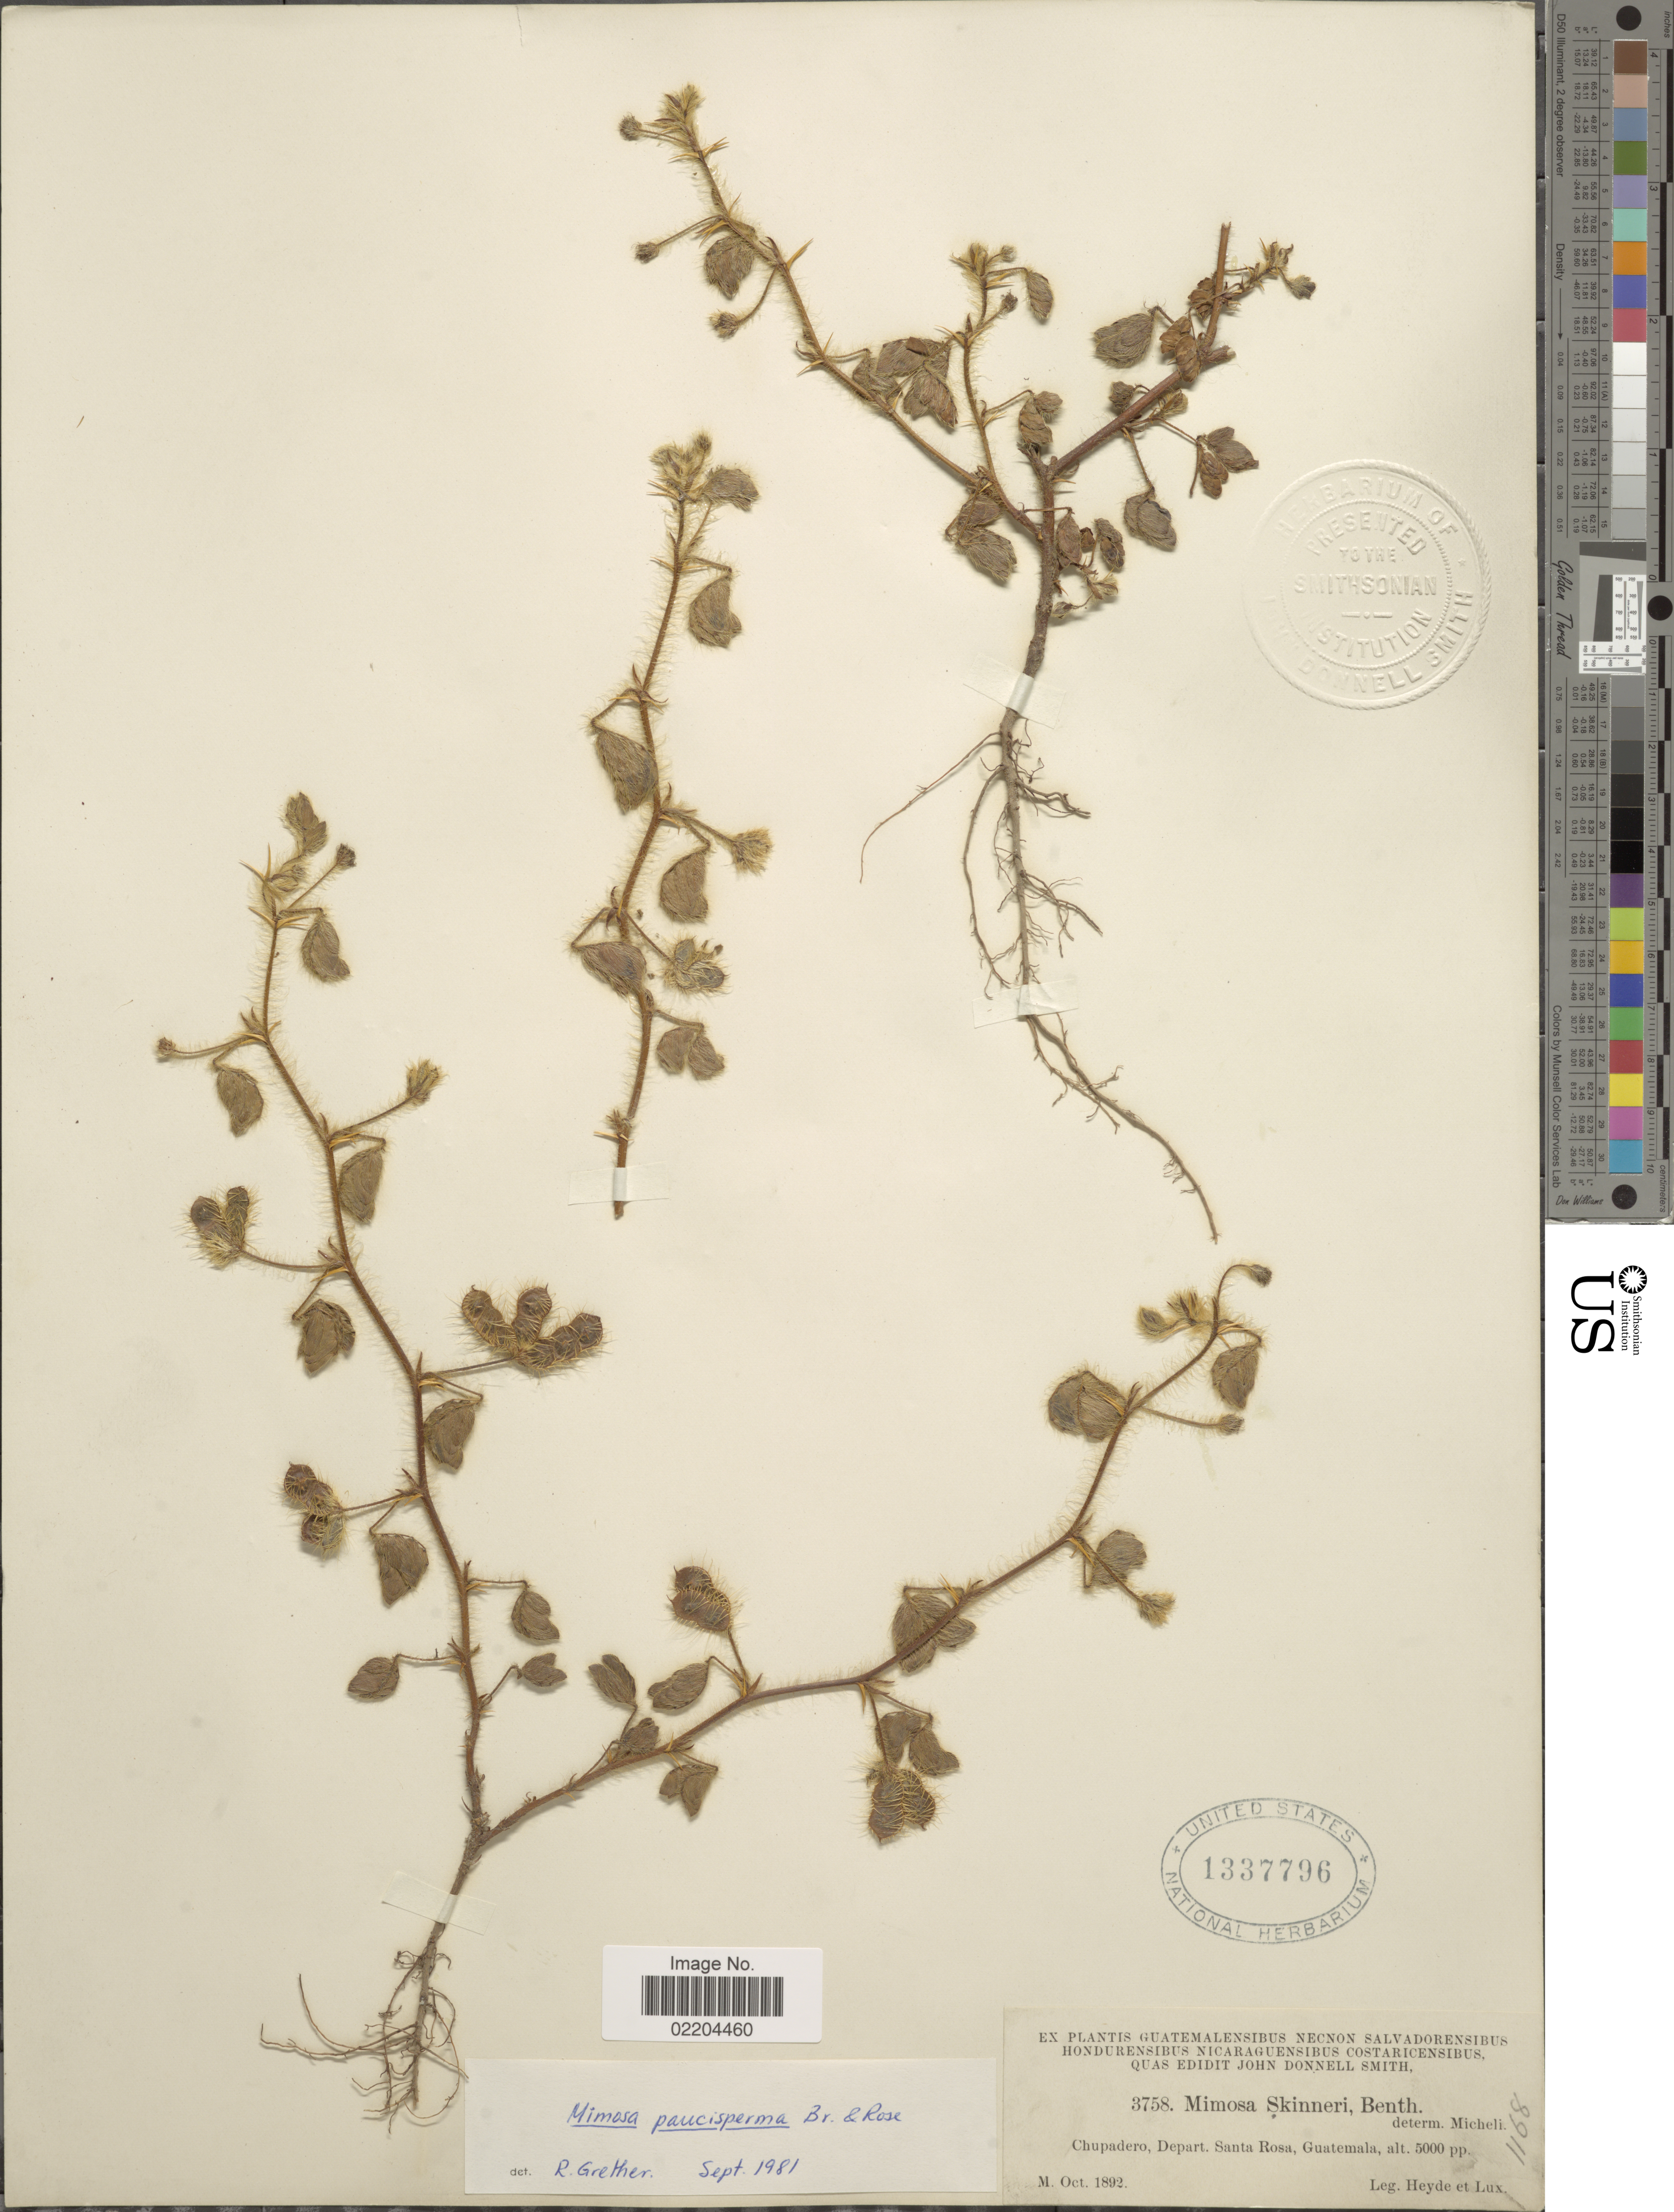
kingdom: Plantae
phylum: Tracheophyta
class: Magnoliopsida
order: Fabales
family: Fabaceae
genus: Mimosa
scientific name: Mimosa paucisperma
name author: Britton & Rose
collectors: Heyde & Lux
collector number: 3758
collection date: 1892-10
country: Guatemala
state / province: Santa Rosa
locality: Chupadero, Depart. Santa Rosa, Guatemala.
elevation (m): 1524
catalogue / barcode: US 1337796